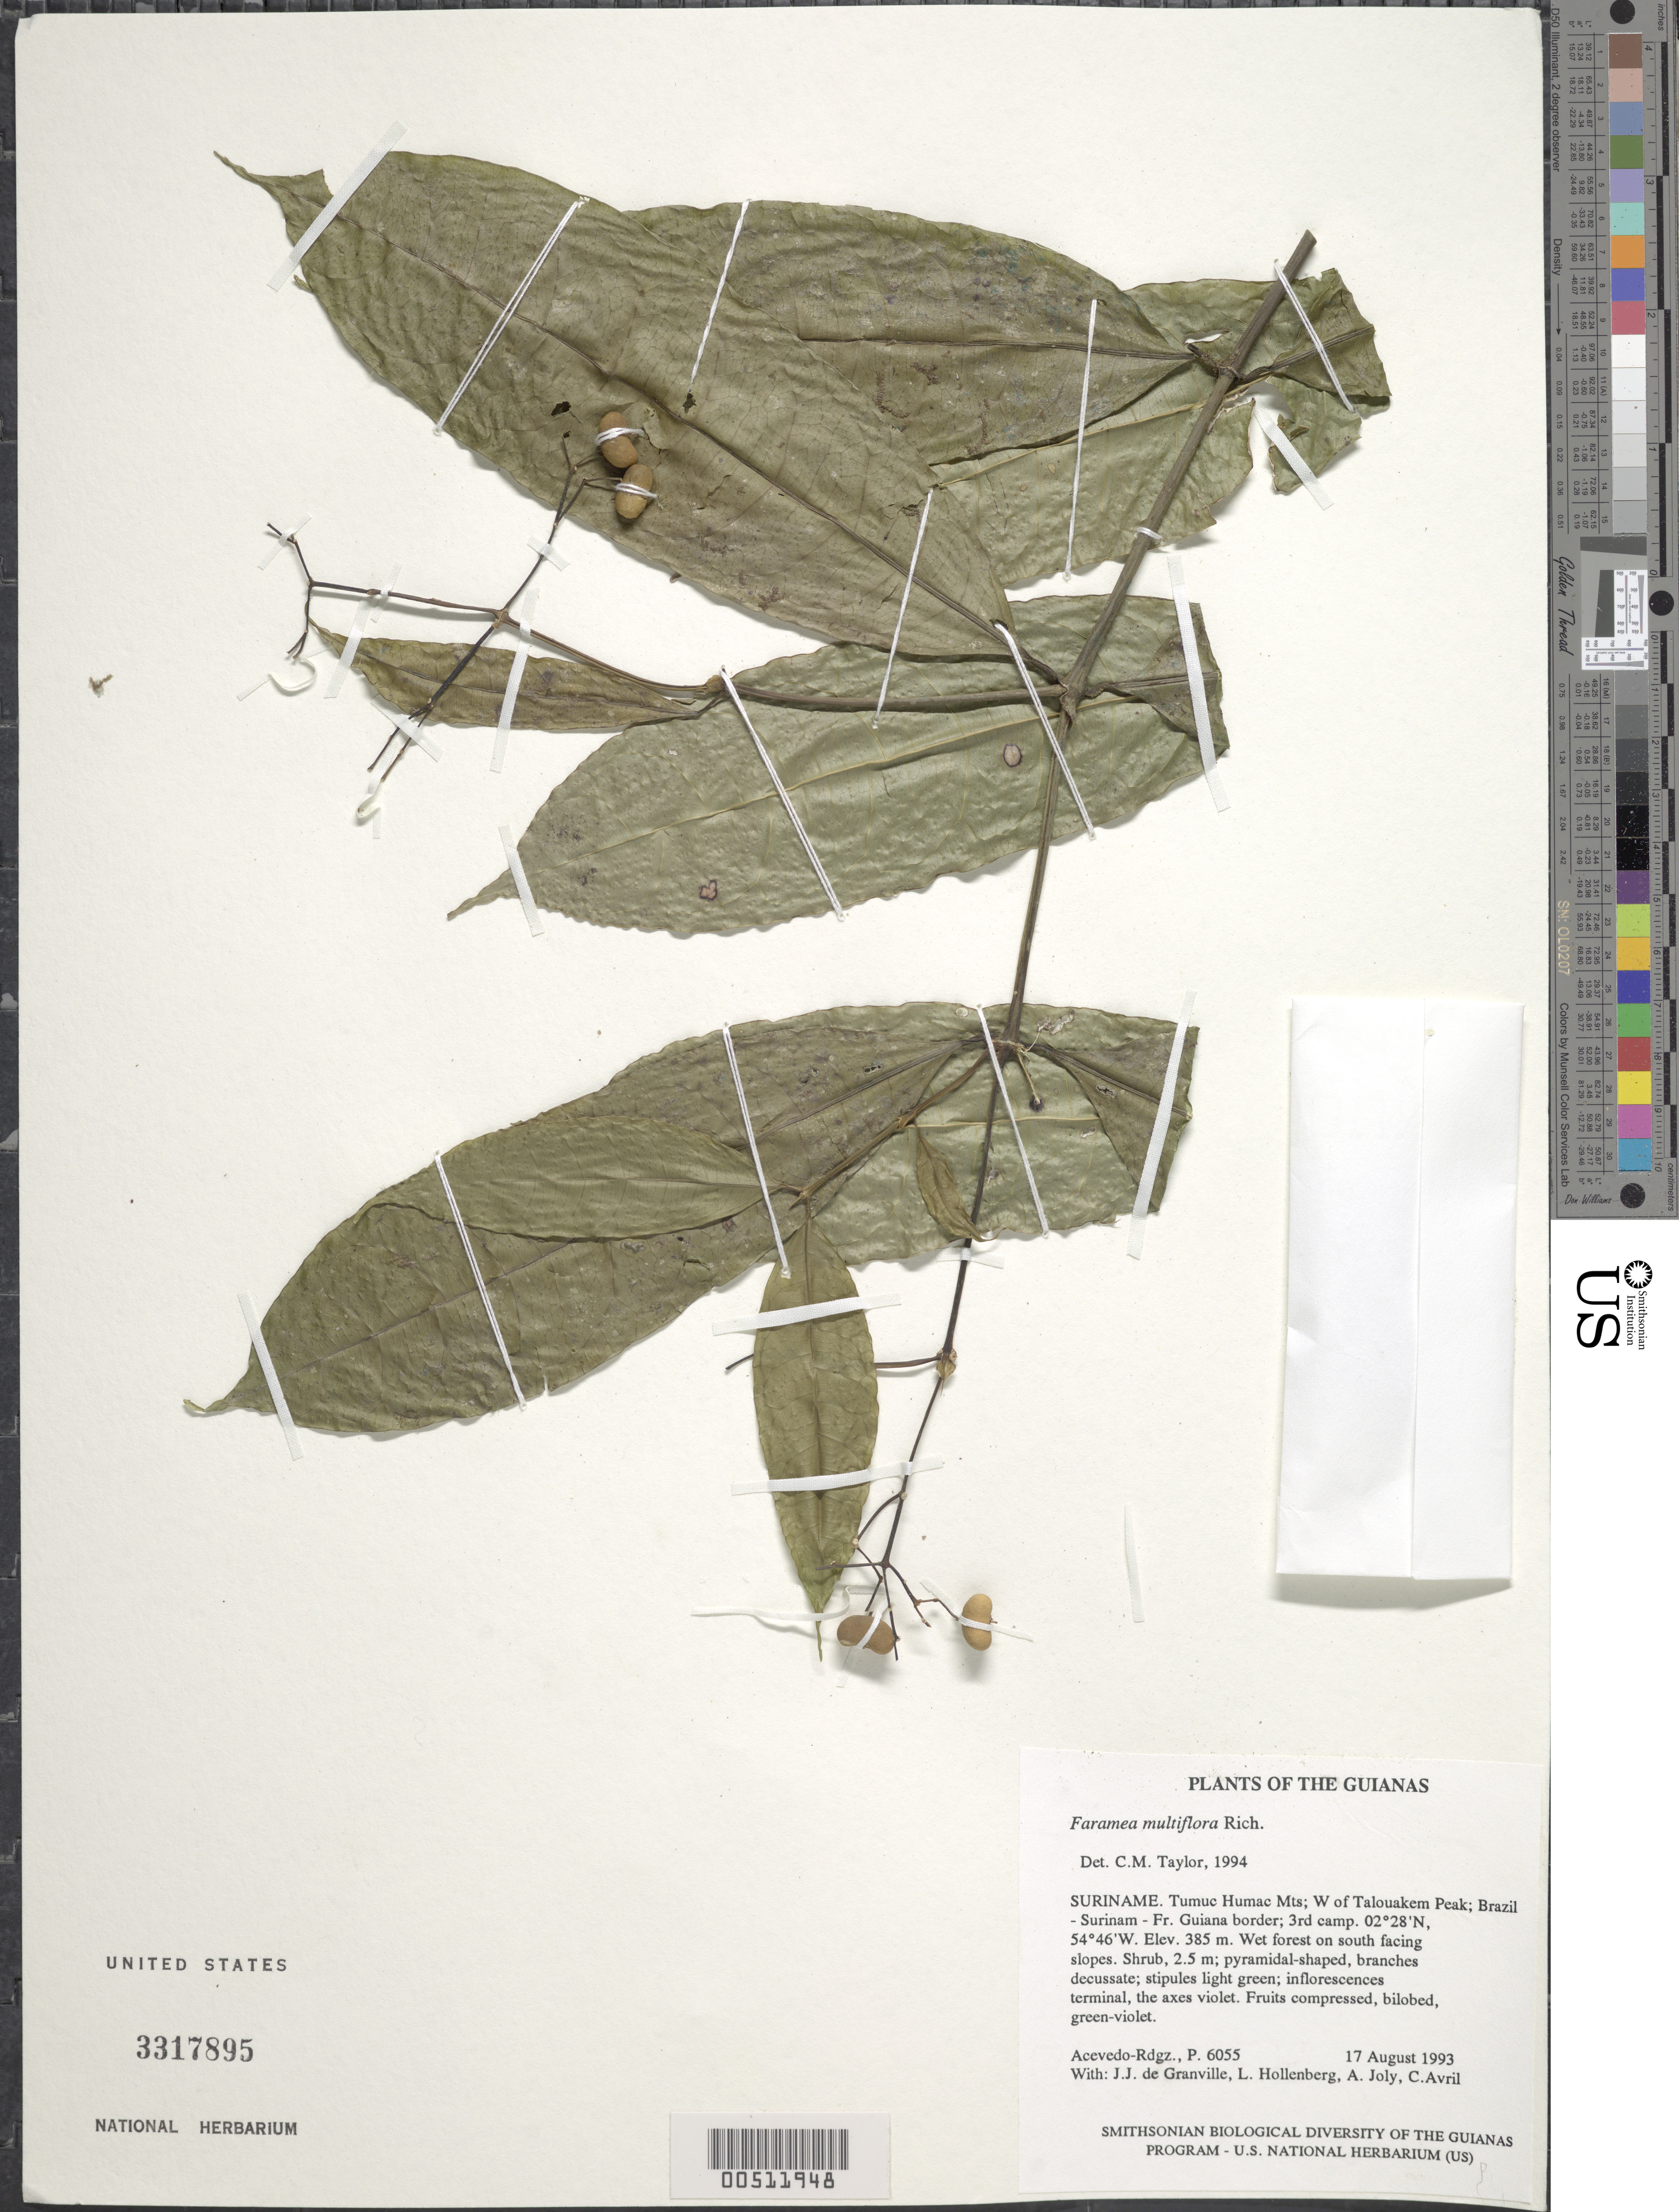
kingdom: Plantae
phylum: Tracheophyta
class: Magnoliopsida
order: Gentianales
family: Rubiaceae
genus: Faramea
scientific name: Faramea multiflora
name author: A. Rich. ex DC.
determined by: Taylor, Charlotte M.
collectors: P. Acevedo-Rodr.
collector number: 6055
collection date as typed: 17 Aug 1993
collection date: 1993-08-17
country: Suriname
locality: Tumuc Humac Mts; W of Talouakem Peak; Brazil - Surinam - Fr. Guiana border; 3rd camp.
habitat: Wet forest on south facing slopes.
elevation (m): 385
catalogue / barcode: US 3317895